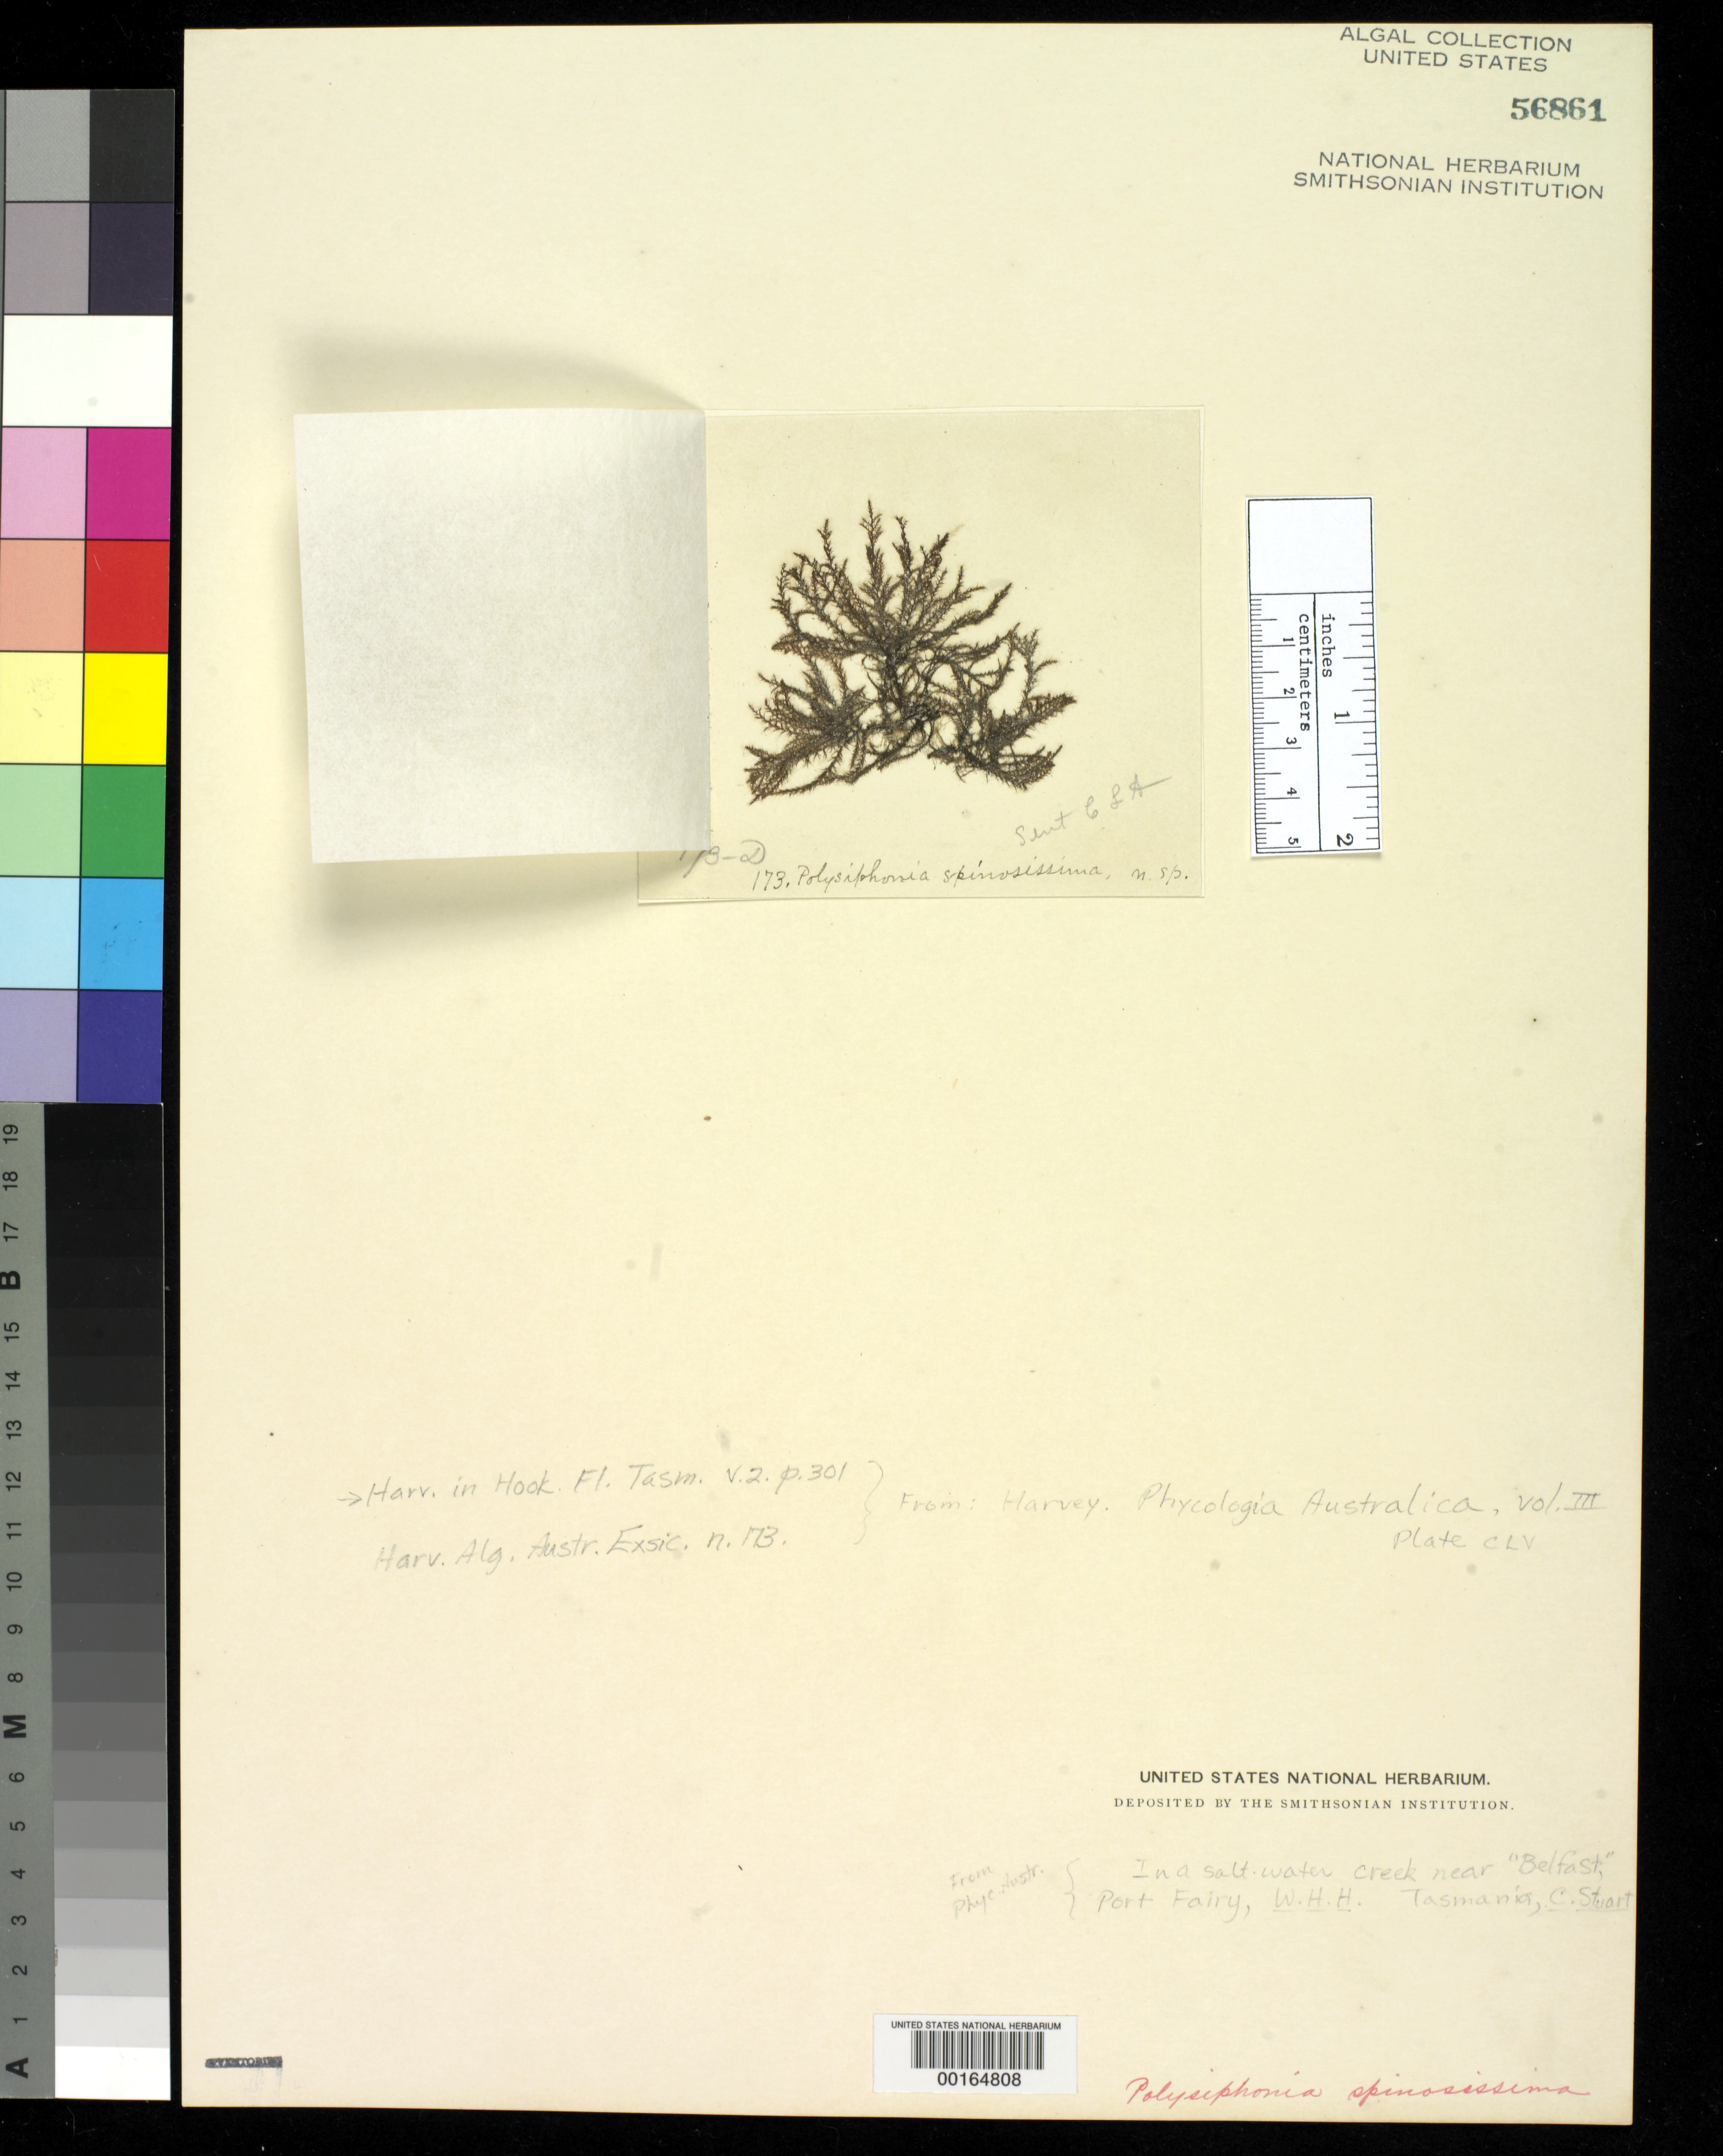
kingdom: Plantae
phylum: Rhodophyta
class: Florideophyceae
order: Ceramiales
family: Rhodomelaceae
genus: Polysiphonia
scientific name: Polysiphonia spinosissima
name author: Harv. in Hook. f.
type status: Isotype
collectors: W. Harvey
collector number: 173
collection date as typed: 1854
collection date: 1854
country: Australia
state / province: Victoria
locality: Port Fairy, near Belfast.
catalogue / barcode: US 56861